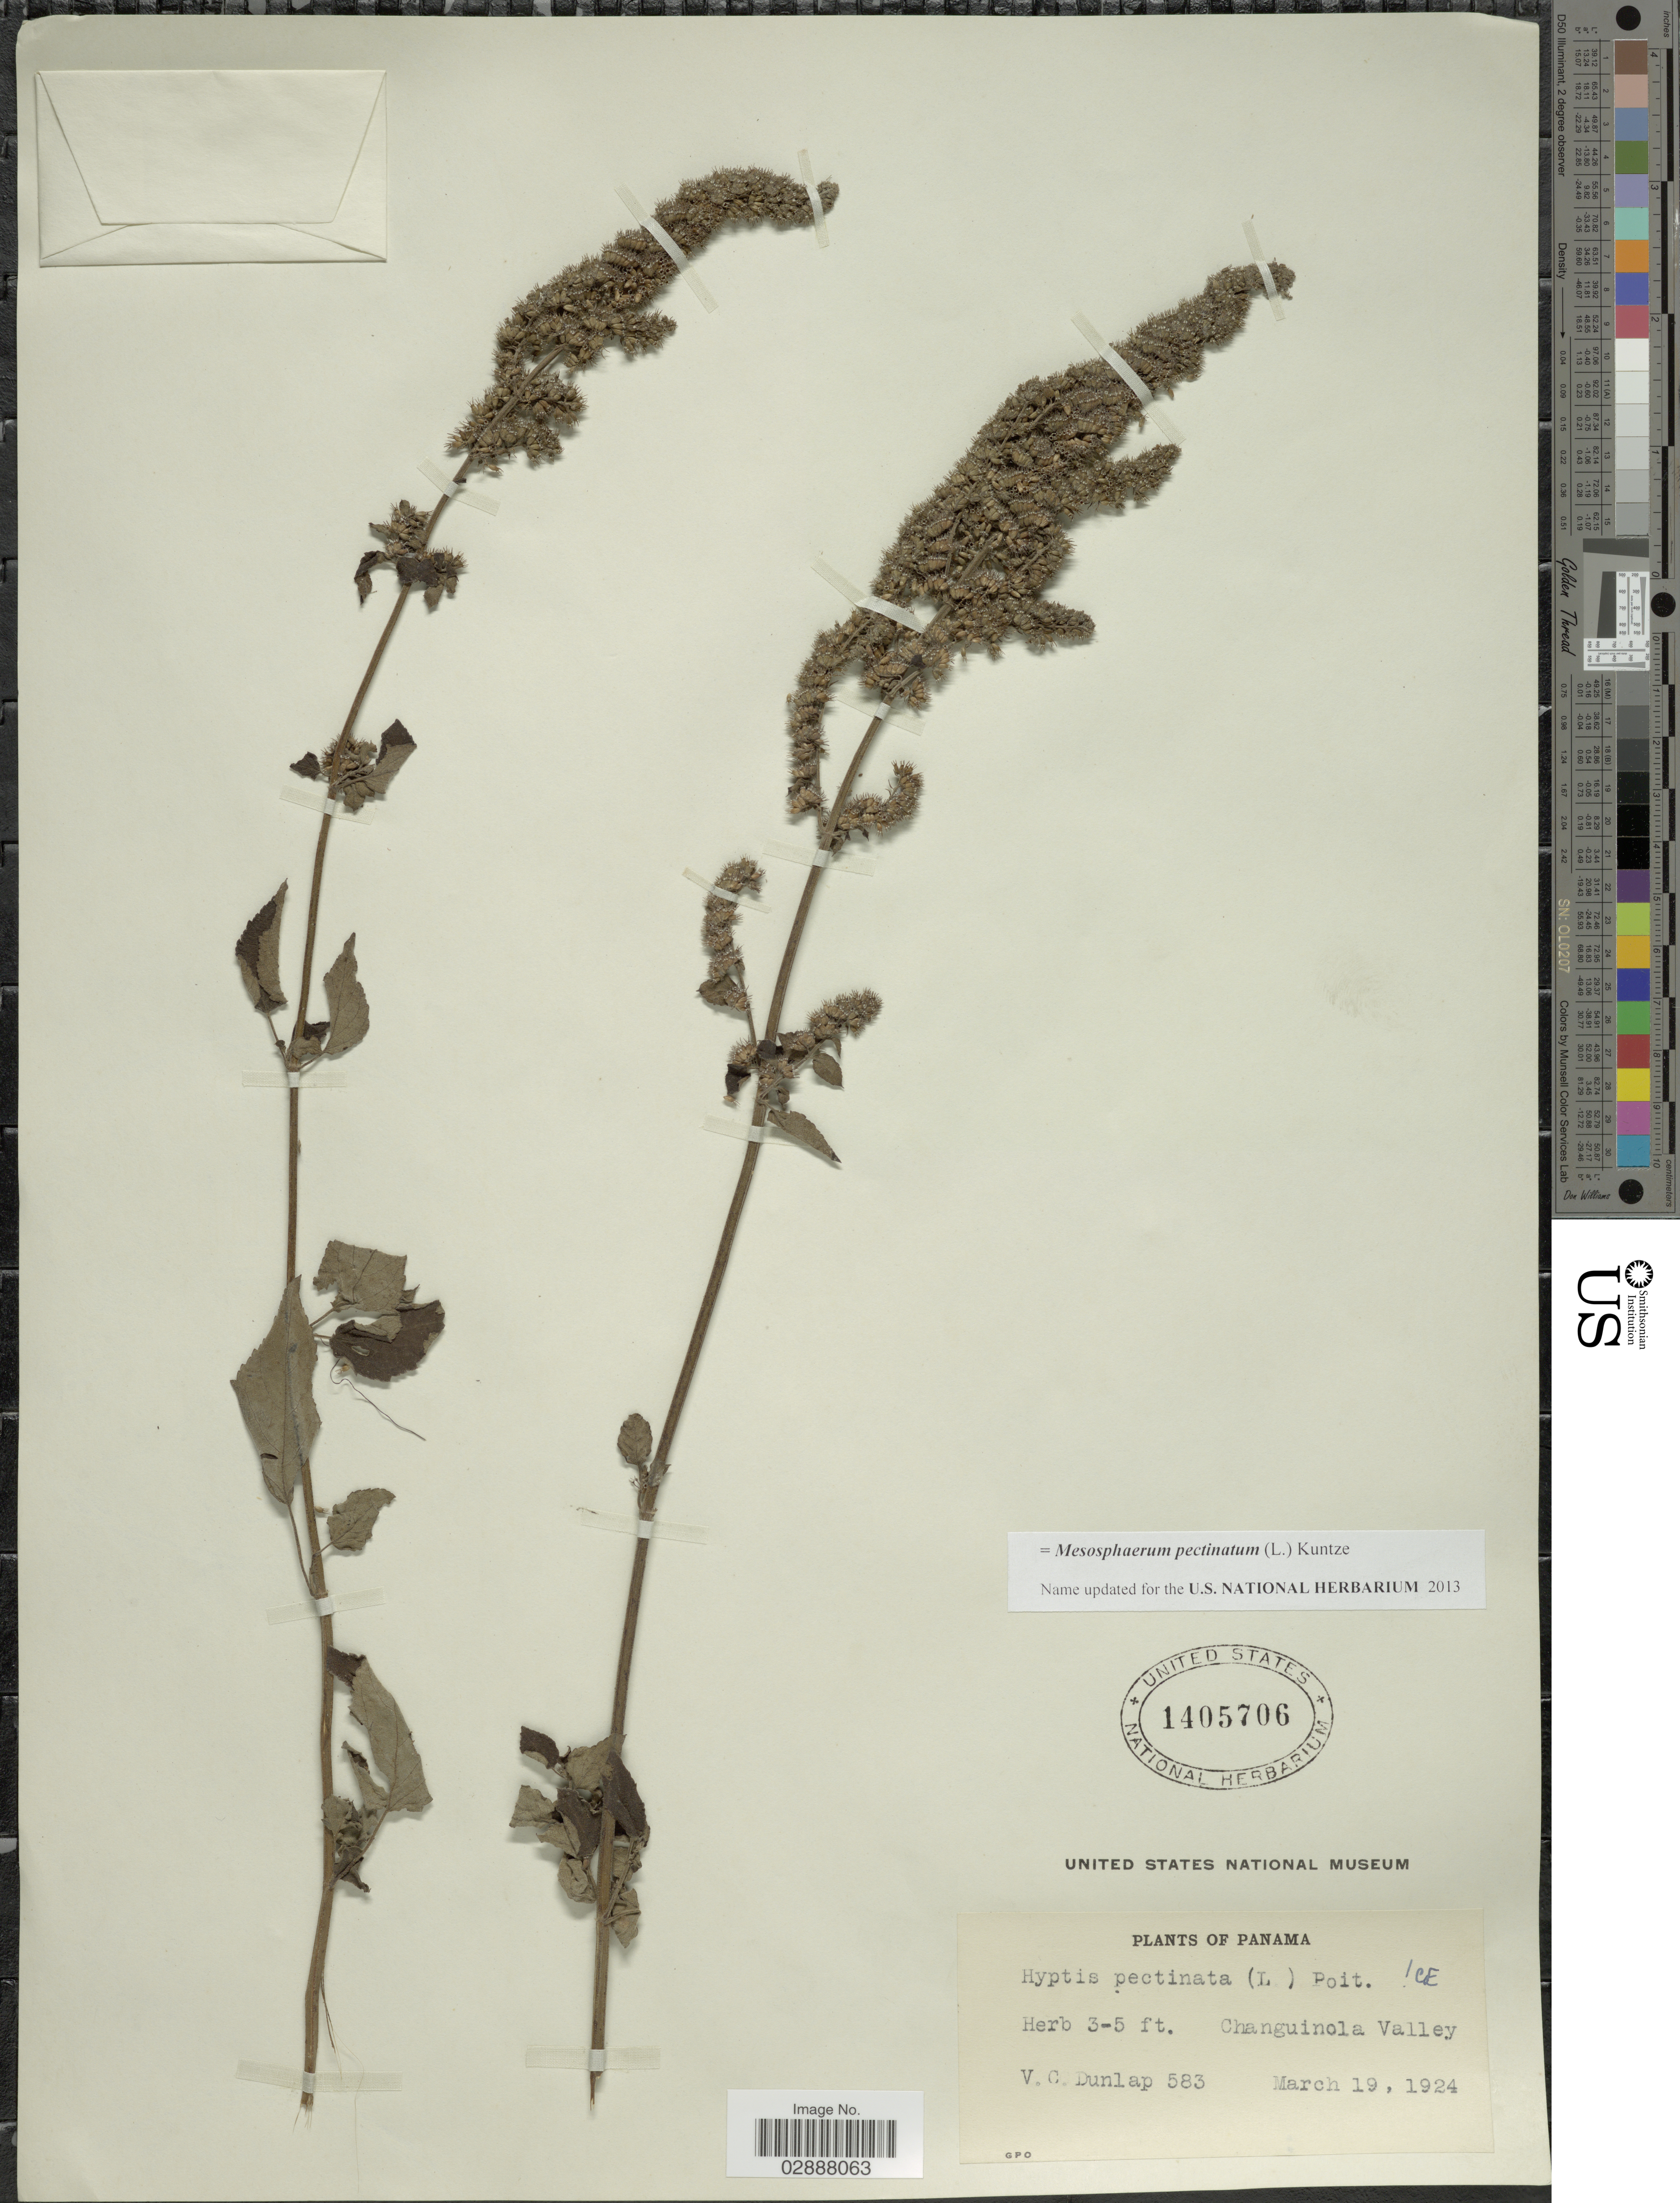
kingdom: Plantae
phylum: Tracheophyta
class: Magnoliopsida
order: Lamiales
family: Lamiaceae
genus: Mesosphaerum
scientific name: Mesosphaerum pectinatum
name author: (L.) Kuntze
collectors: V. C. Dunlap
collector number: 583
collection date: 1924-03-19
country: Panama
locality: Changuinola Valley.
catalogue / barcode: US 1405706